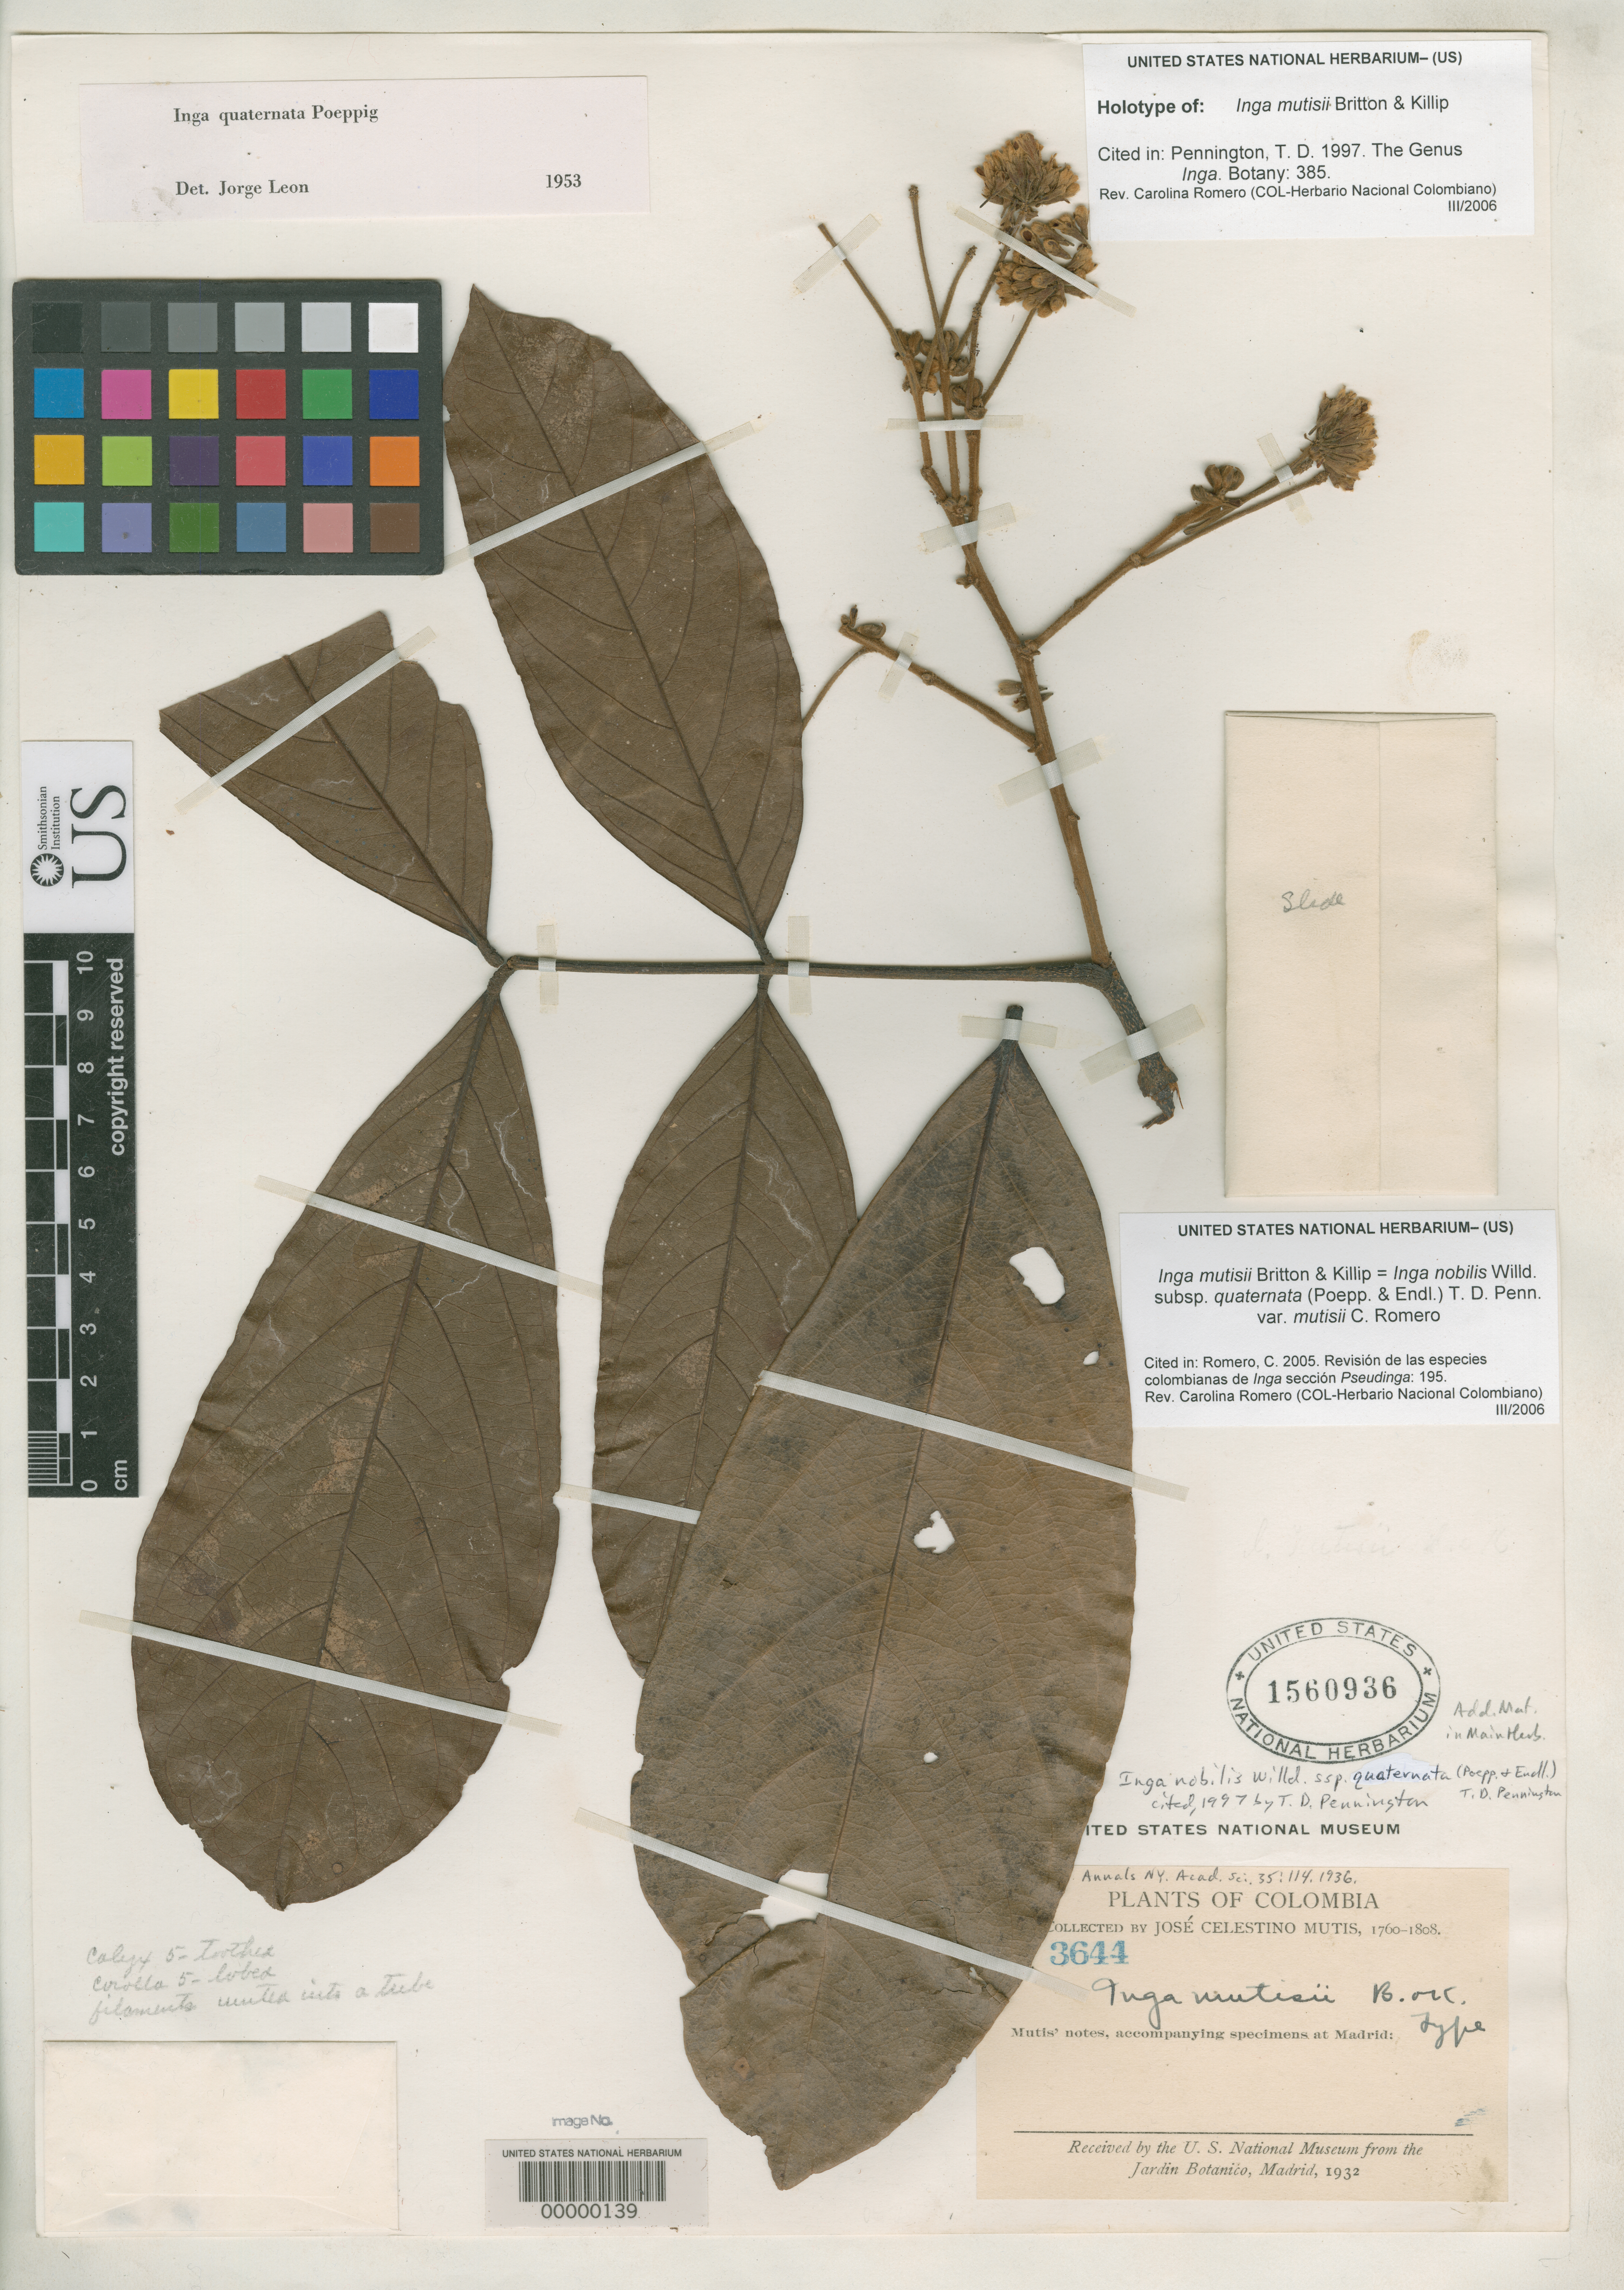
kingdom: Plantae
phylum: Tracheophyta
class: Magnoliopsida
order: Fabales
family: Fabaceae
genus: Inga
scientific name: Inga mutisii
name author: Britton & Killip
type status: Holotype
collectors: J. C. B. Mutis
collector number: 3644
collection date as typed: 1760 to -- --- 1808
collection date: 1760/1808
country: Colombia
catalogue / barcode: US 1560936